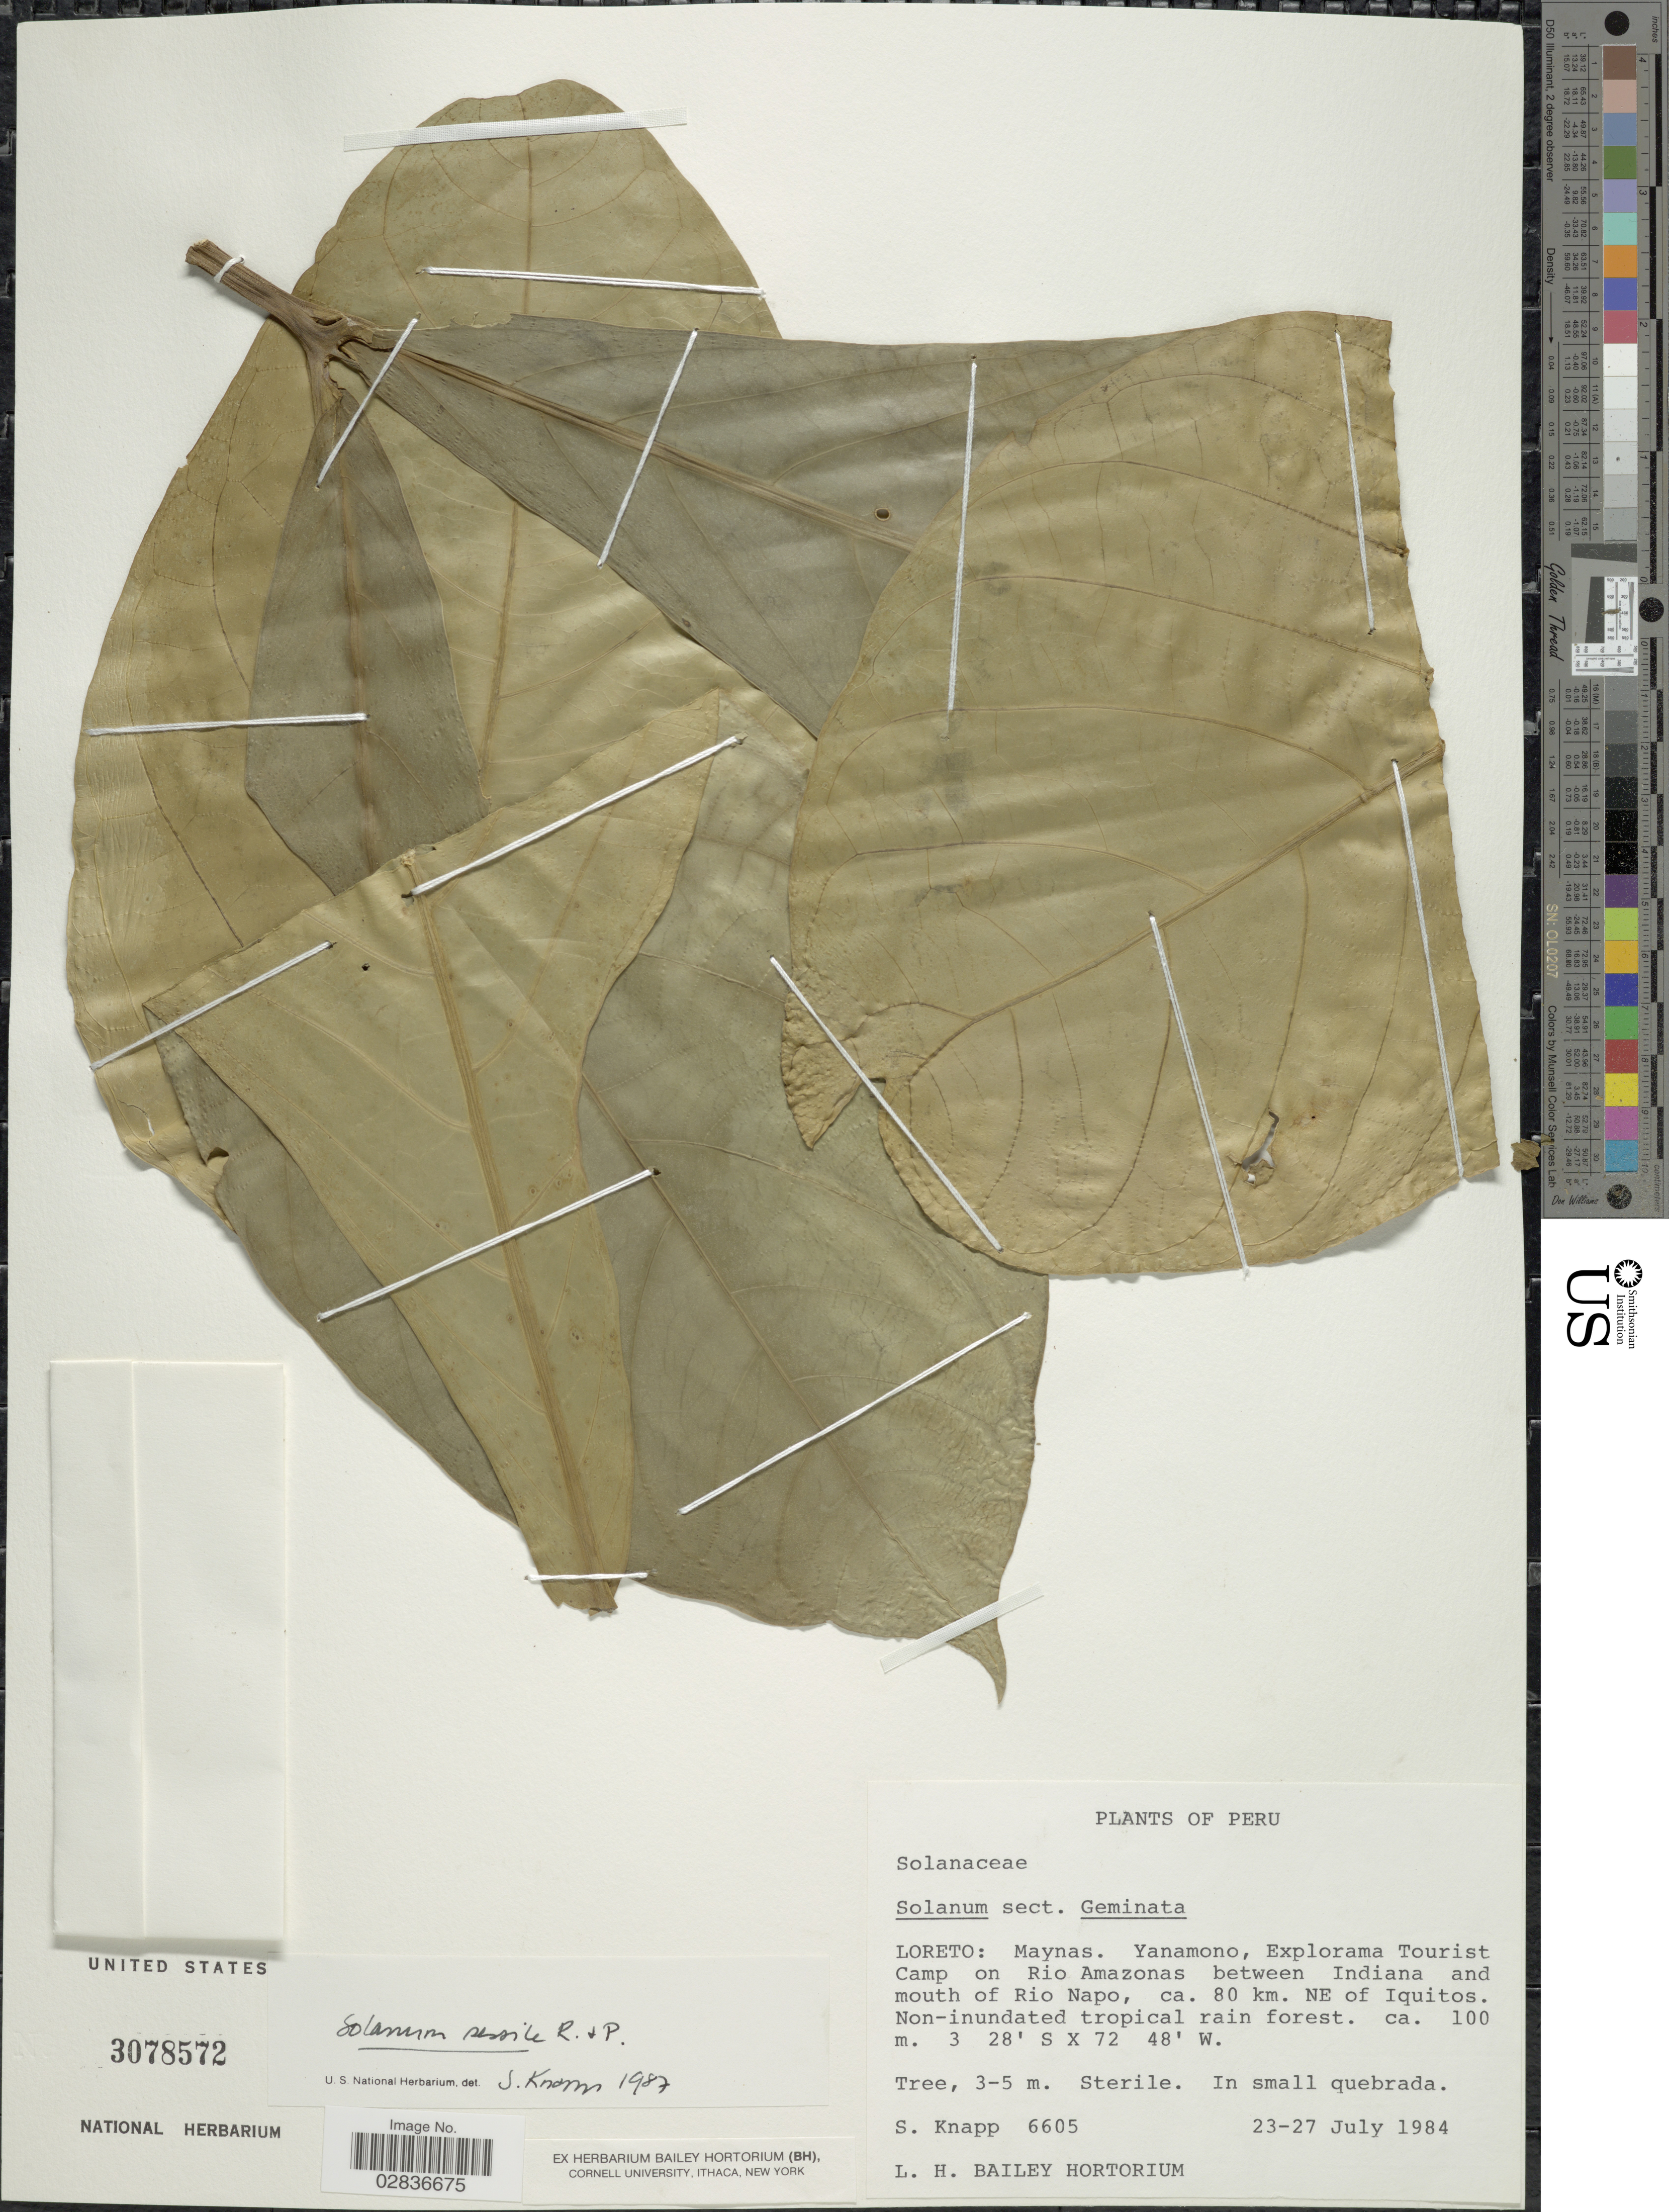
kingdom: Plantae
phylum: Tracheophyta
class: Magnoliopsida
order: Solanales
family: Solanaceae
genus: Solanum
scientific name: Solanum sessile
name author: Ruiz & Pav.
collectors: S. Knapp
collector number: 6605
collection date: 1984-07-23/1984-07-27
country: Peru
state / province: Loreto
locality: Loreto: Maynas. Yanamono, Explorama Tourist Camp on Rio Amazonas between Indiana and mouth of Rio Napo, ca. 80 km. NE of Iquitos.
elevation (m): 100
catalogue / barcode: US 3078572